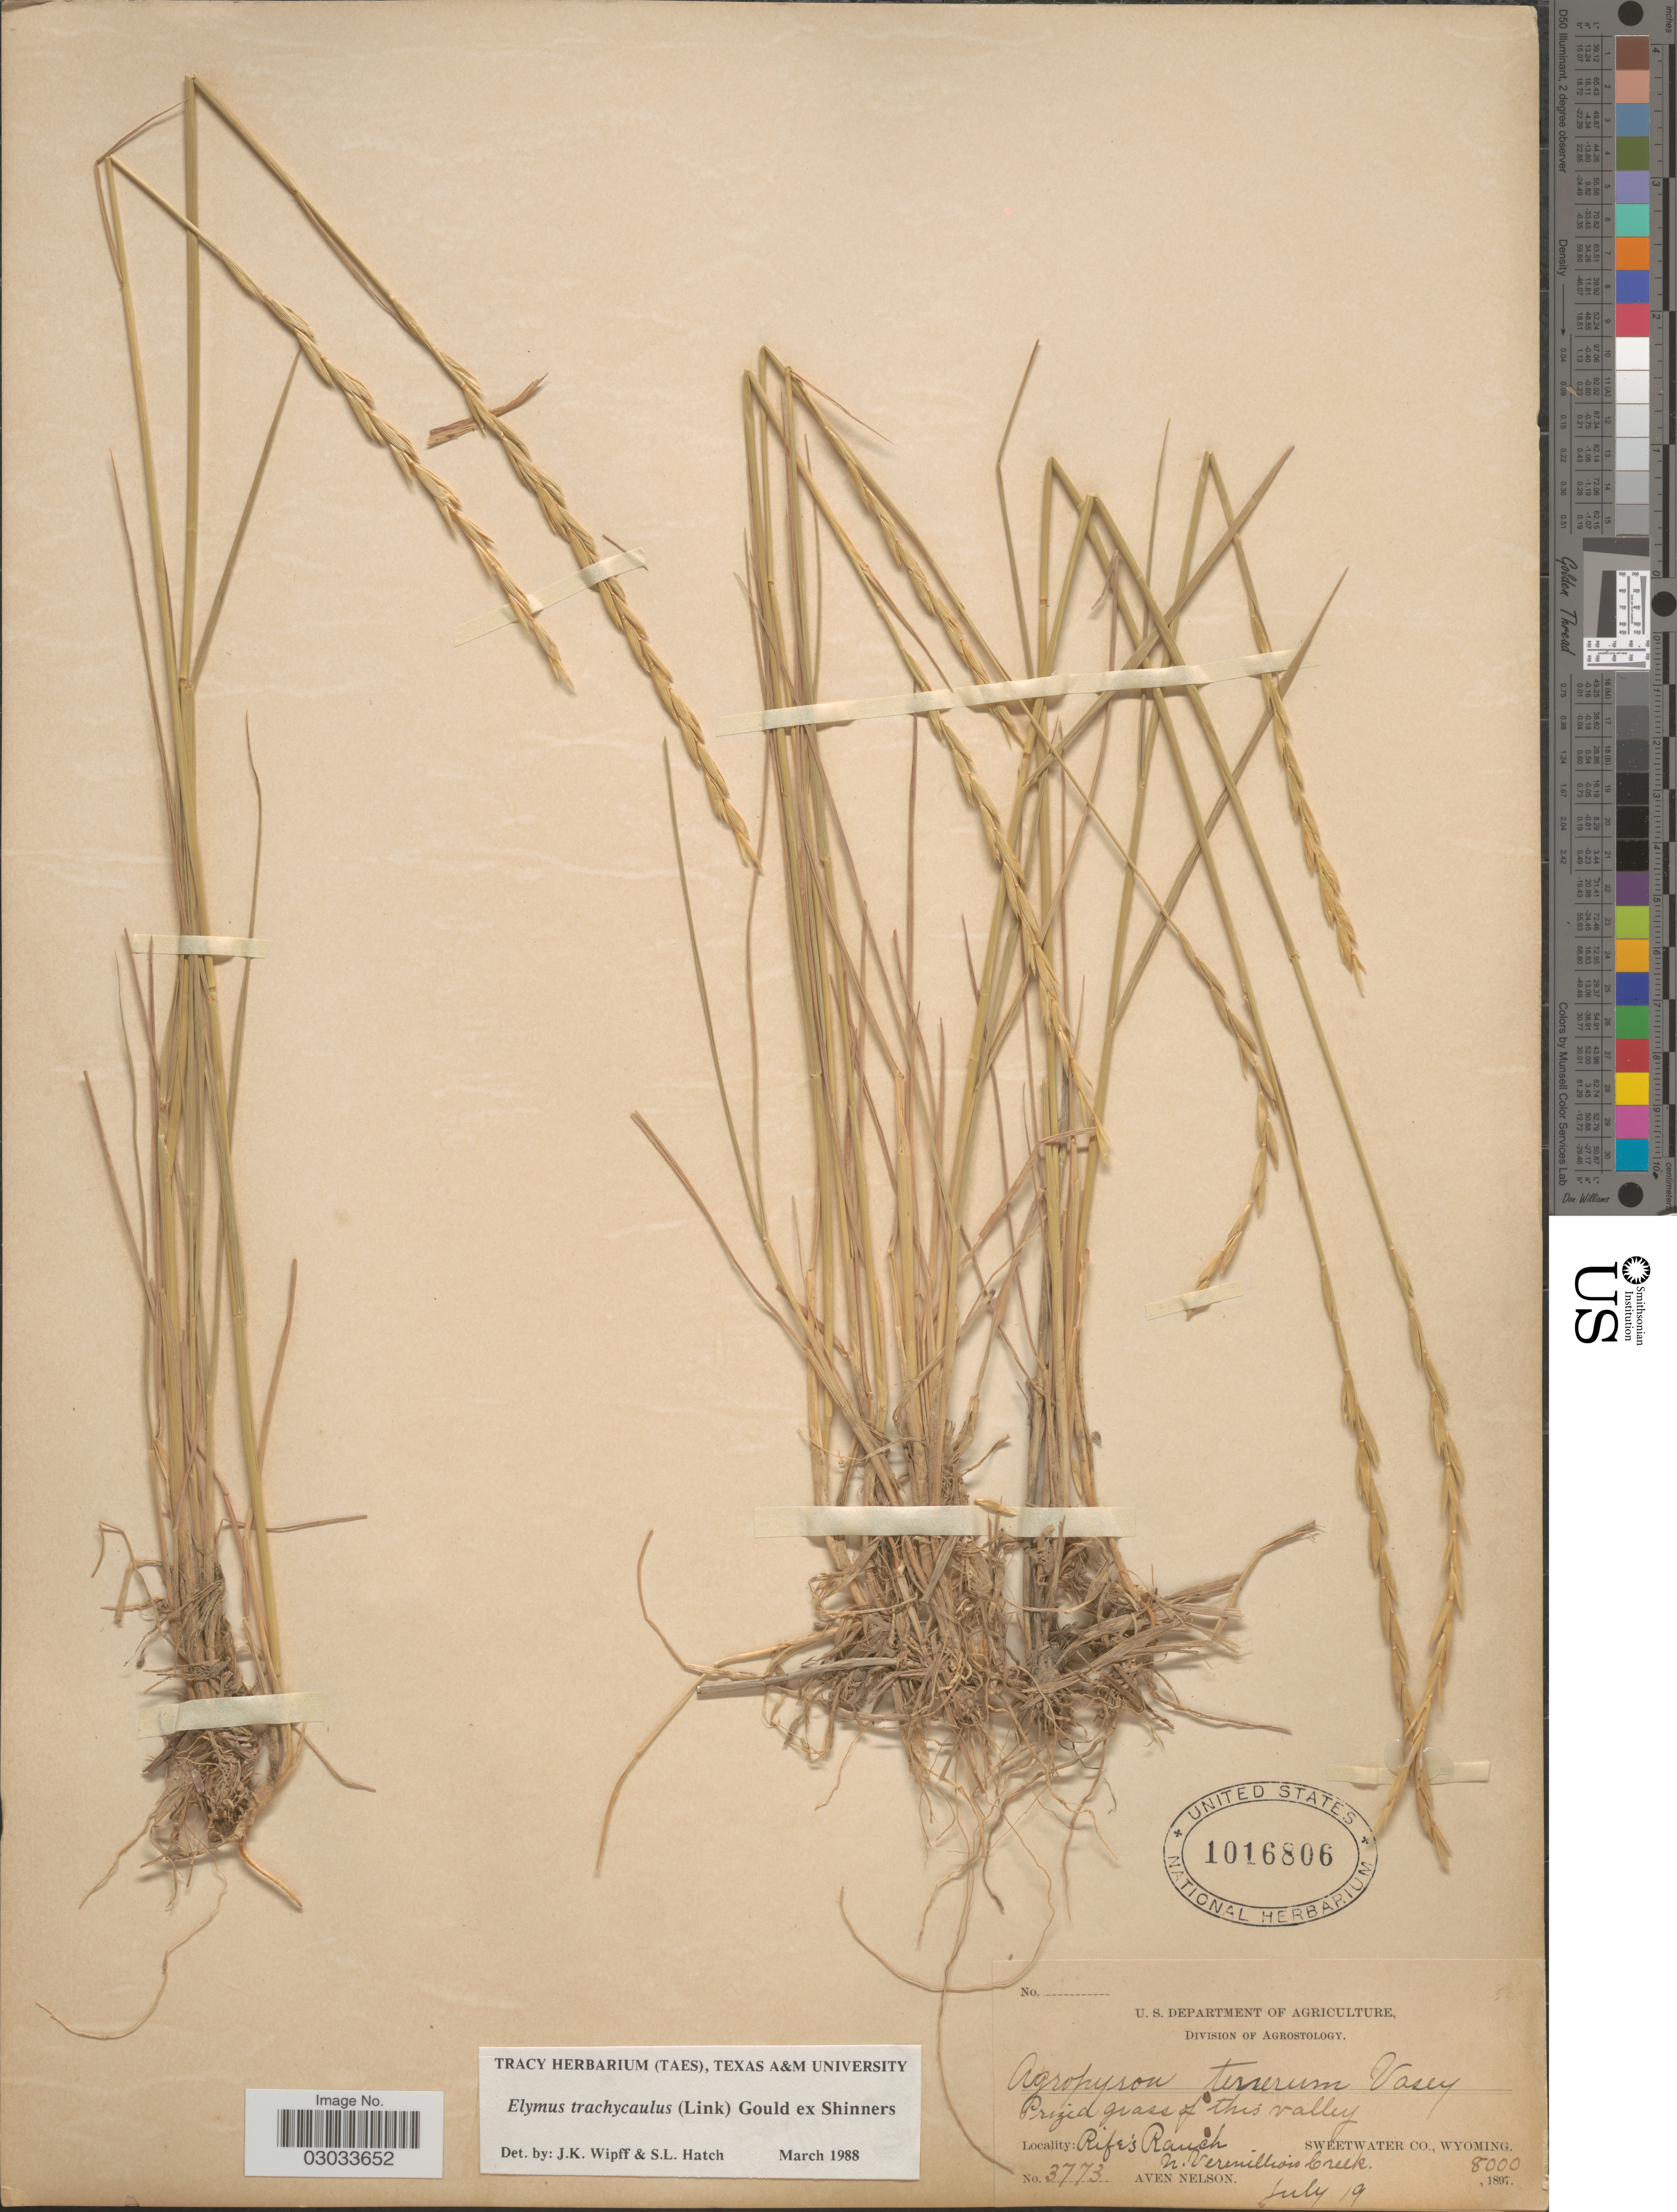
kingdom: Plantae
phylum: Tracheophyta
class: Liliopsida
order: Poales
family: Poaceae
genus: Elymus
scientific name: Elymus trachycaulus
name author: (Link) Gould ex Shinners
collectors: A. Nelson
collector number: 3773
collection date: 1897-07-19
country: United States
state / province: Wyoming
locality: Rife's Ranch. Sweetwater Co. N. Vermillion Creek.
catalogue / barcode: US 1016806